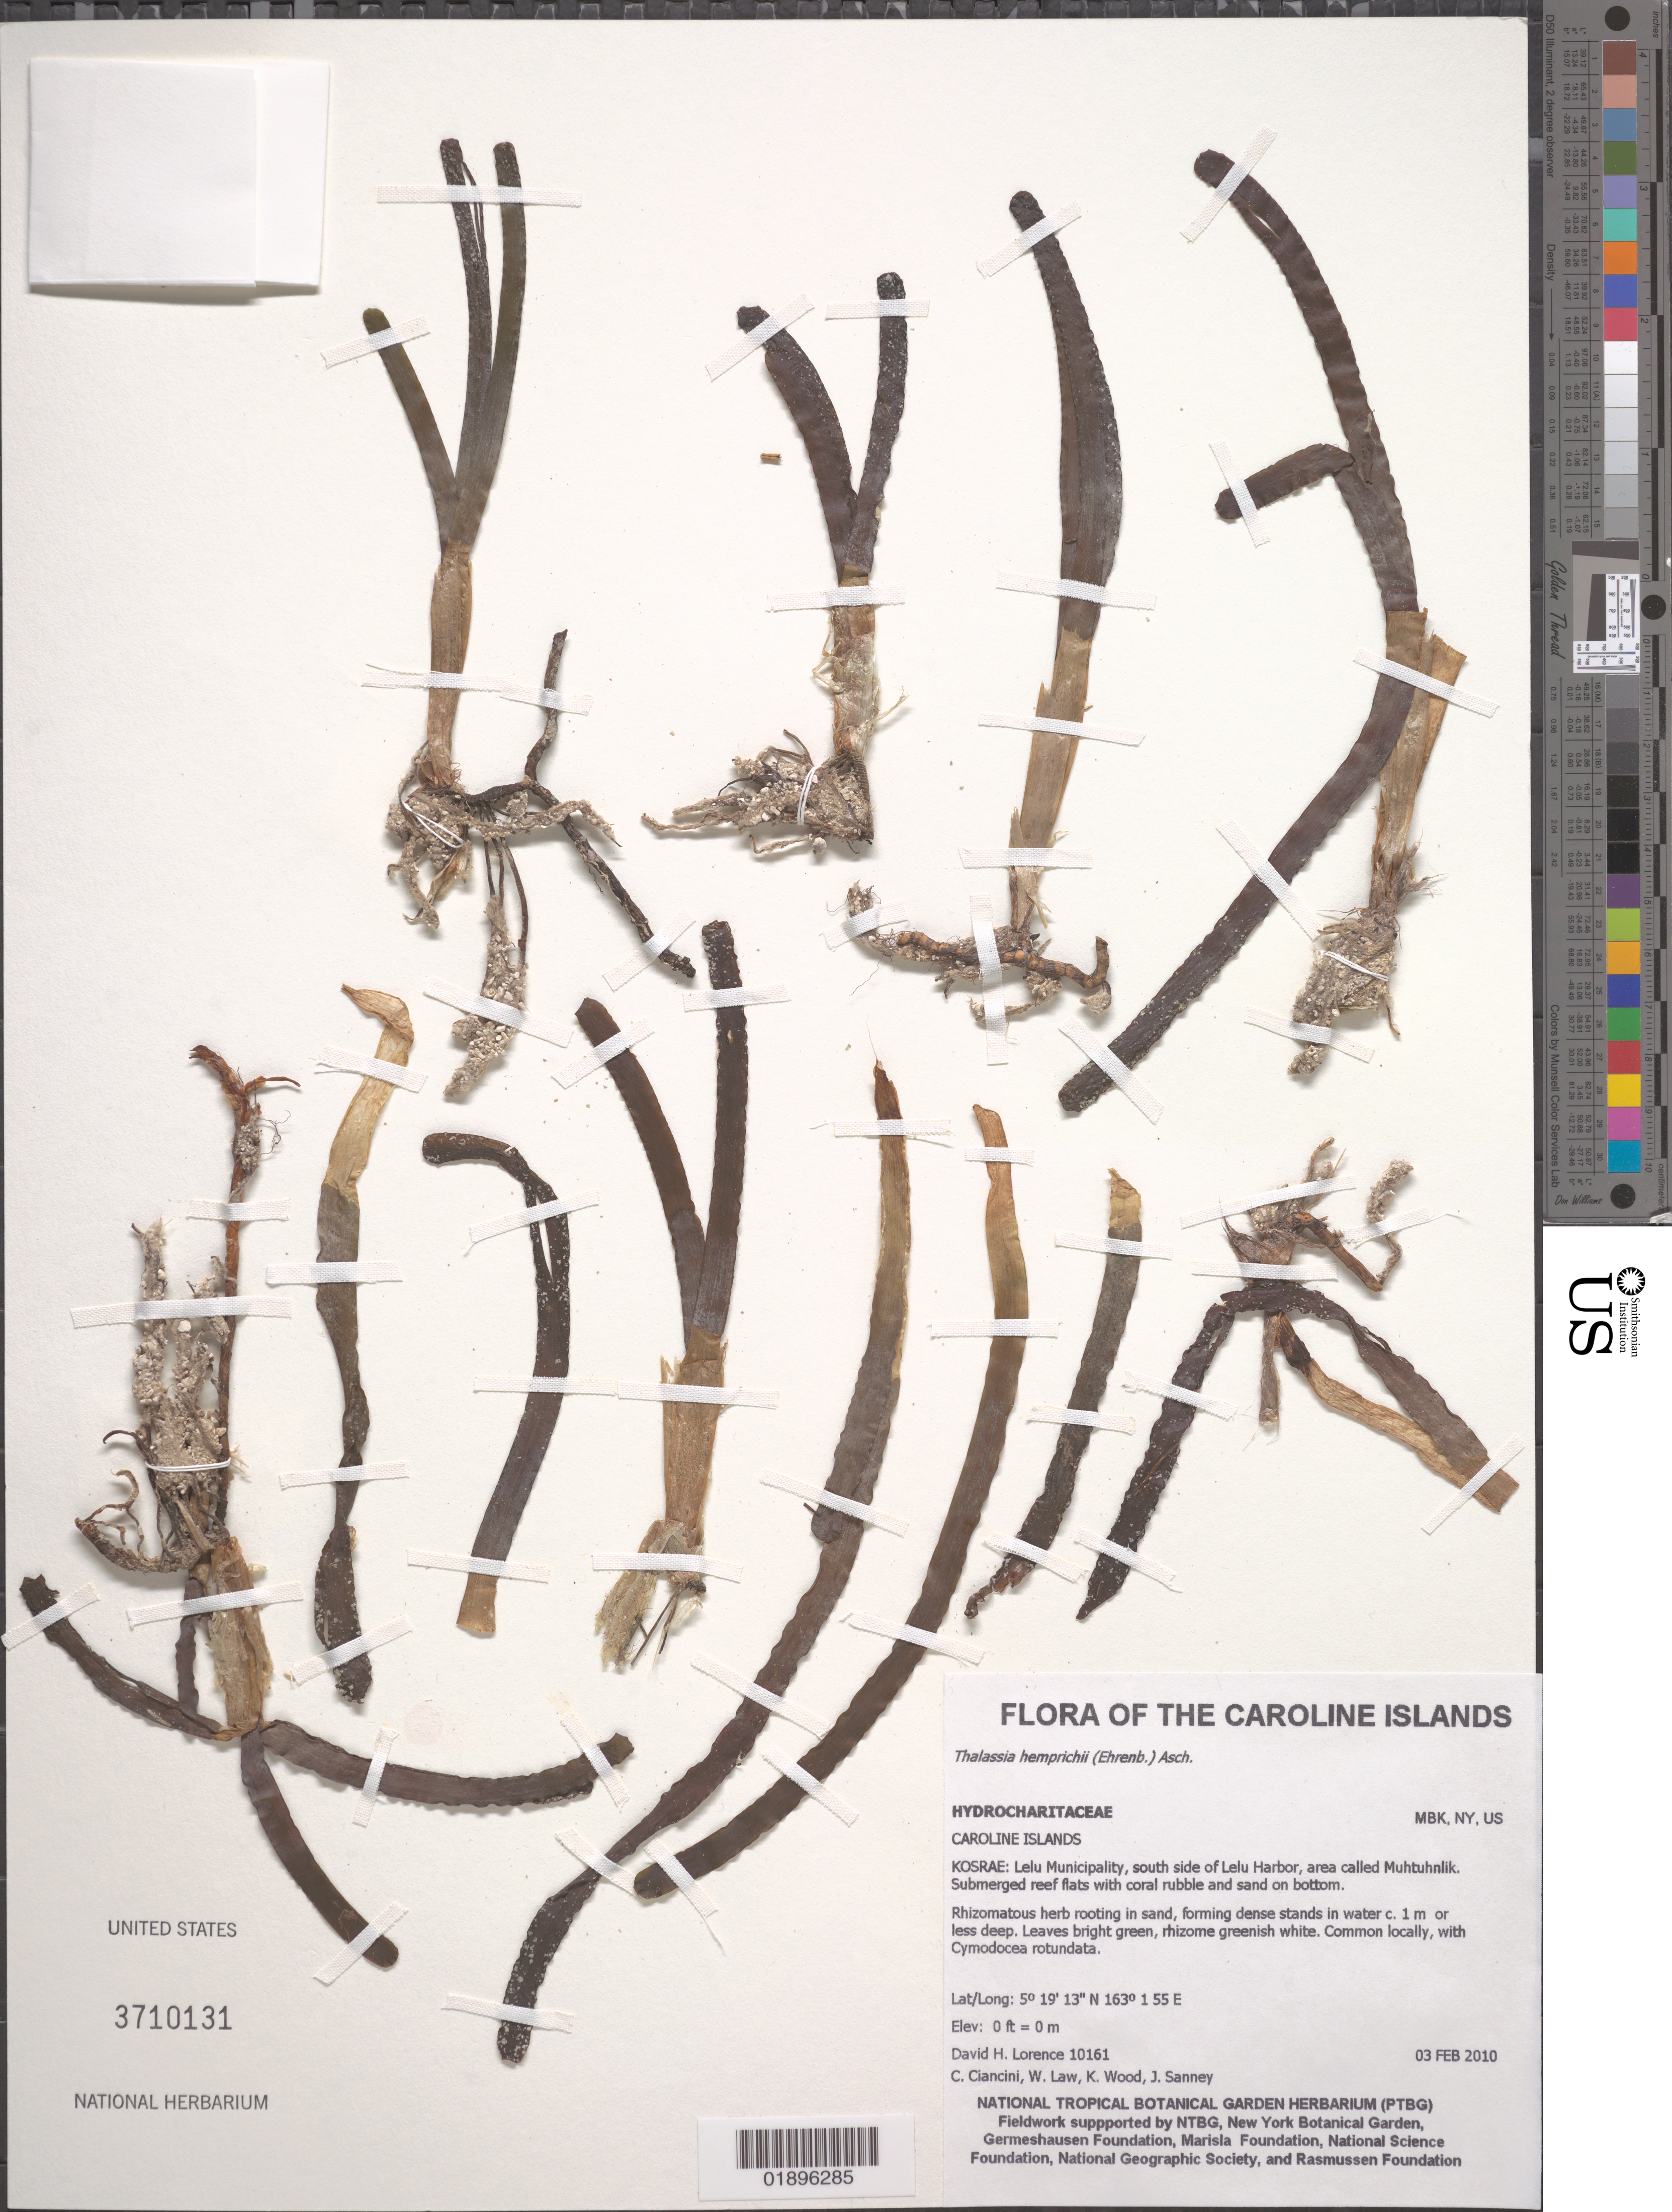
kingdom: Plantae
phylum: Tracheophyta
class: Liliopsida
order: Alismatales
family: Hydrocharitaceae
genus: Thalassia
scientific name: Thalassia hemprichii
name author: Asch.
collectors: D. Lorence, C. Ciancini, W. Law, K. R. Wood & J. Sanney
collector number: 10161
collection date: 2010-02-03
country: Micronesia, Federated States of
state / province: Kosrae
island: Kosrae [Kusaie]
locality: Lelu Municipality, south side of Lelu Harbor, area called Muhtuhnlik.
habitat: Submerged reef flats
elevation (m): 0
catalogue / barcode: US 3710131